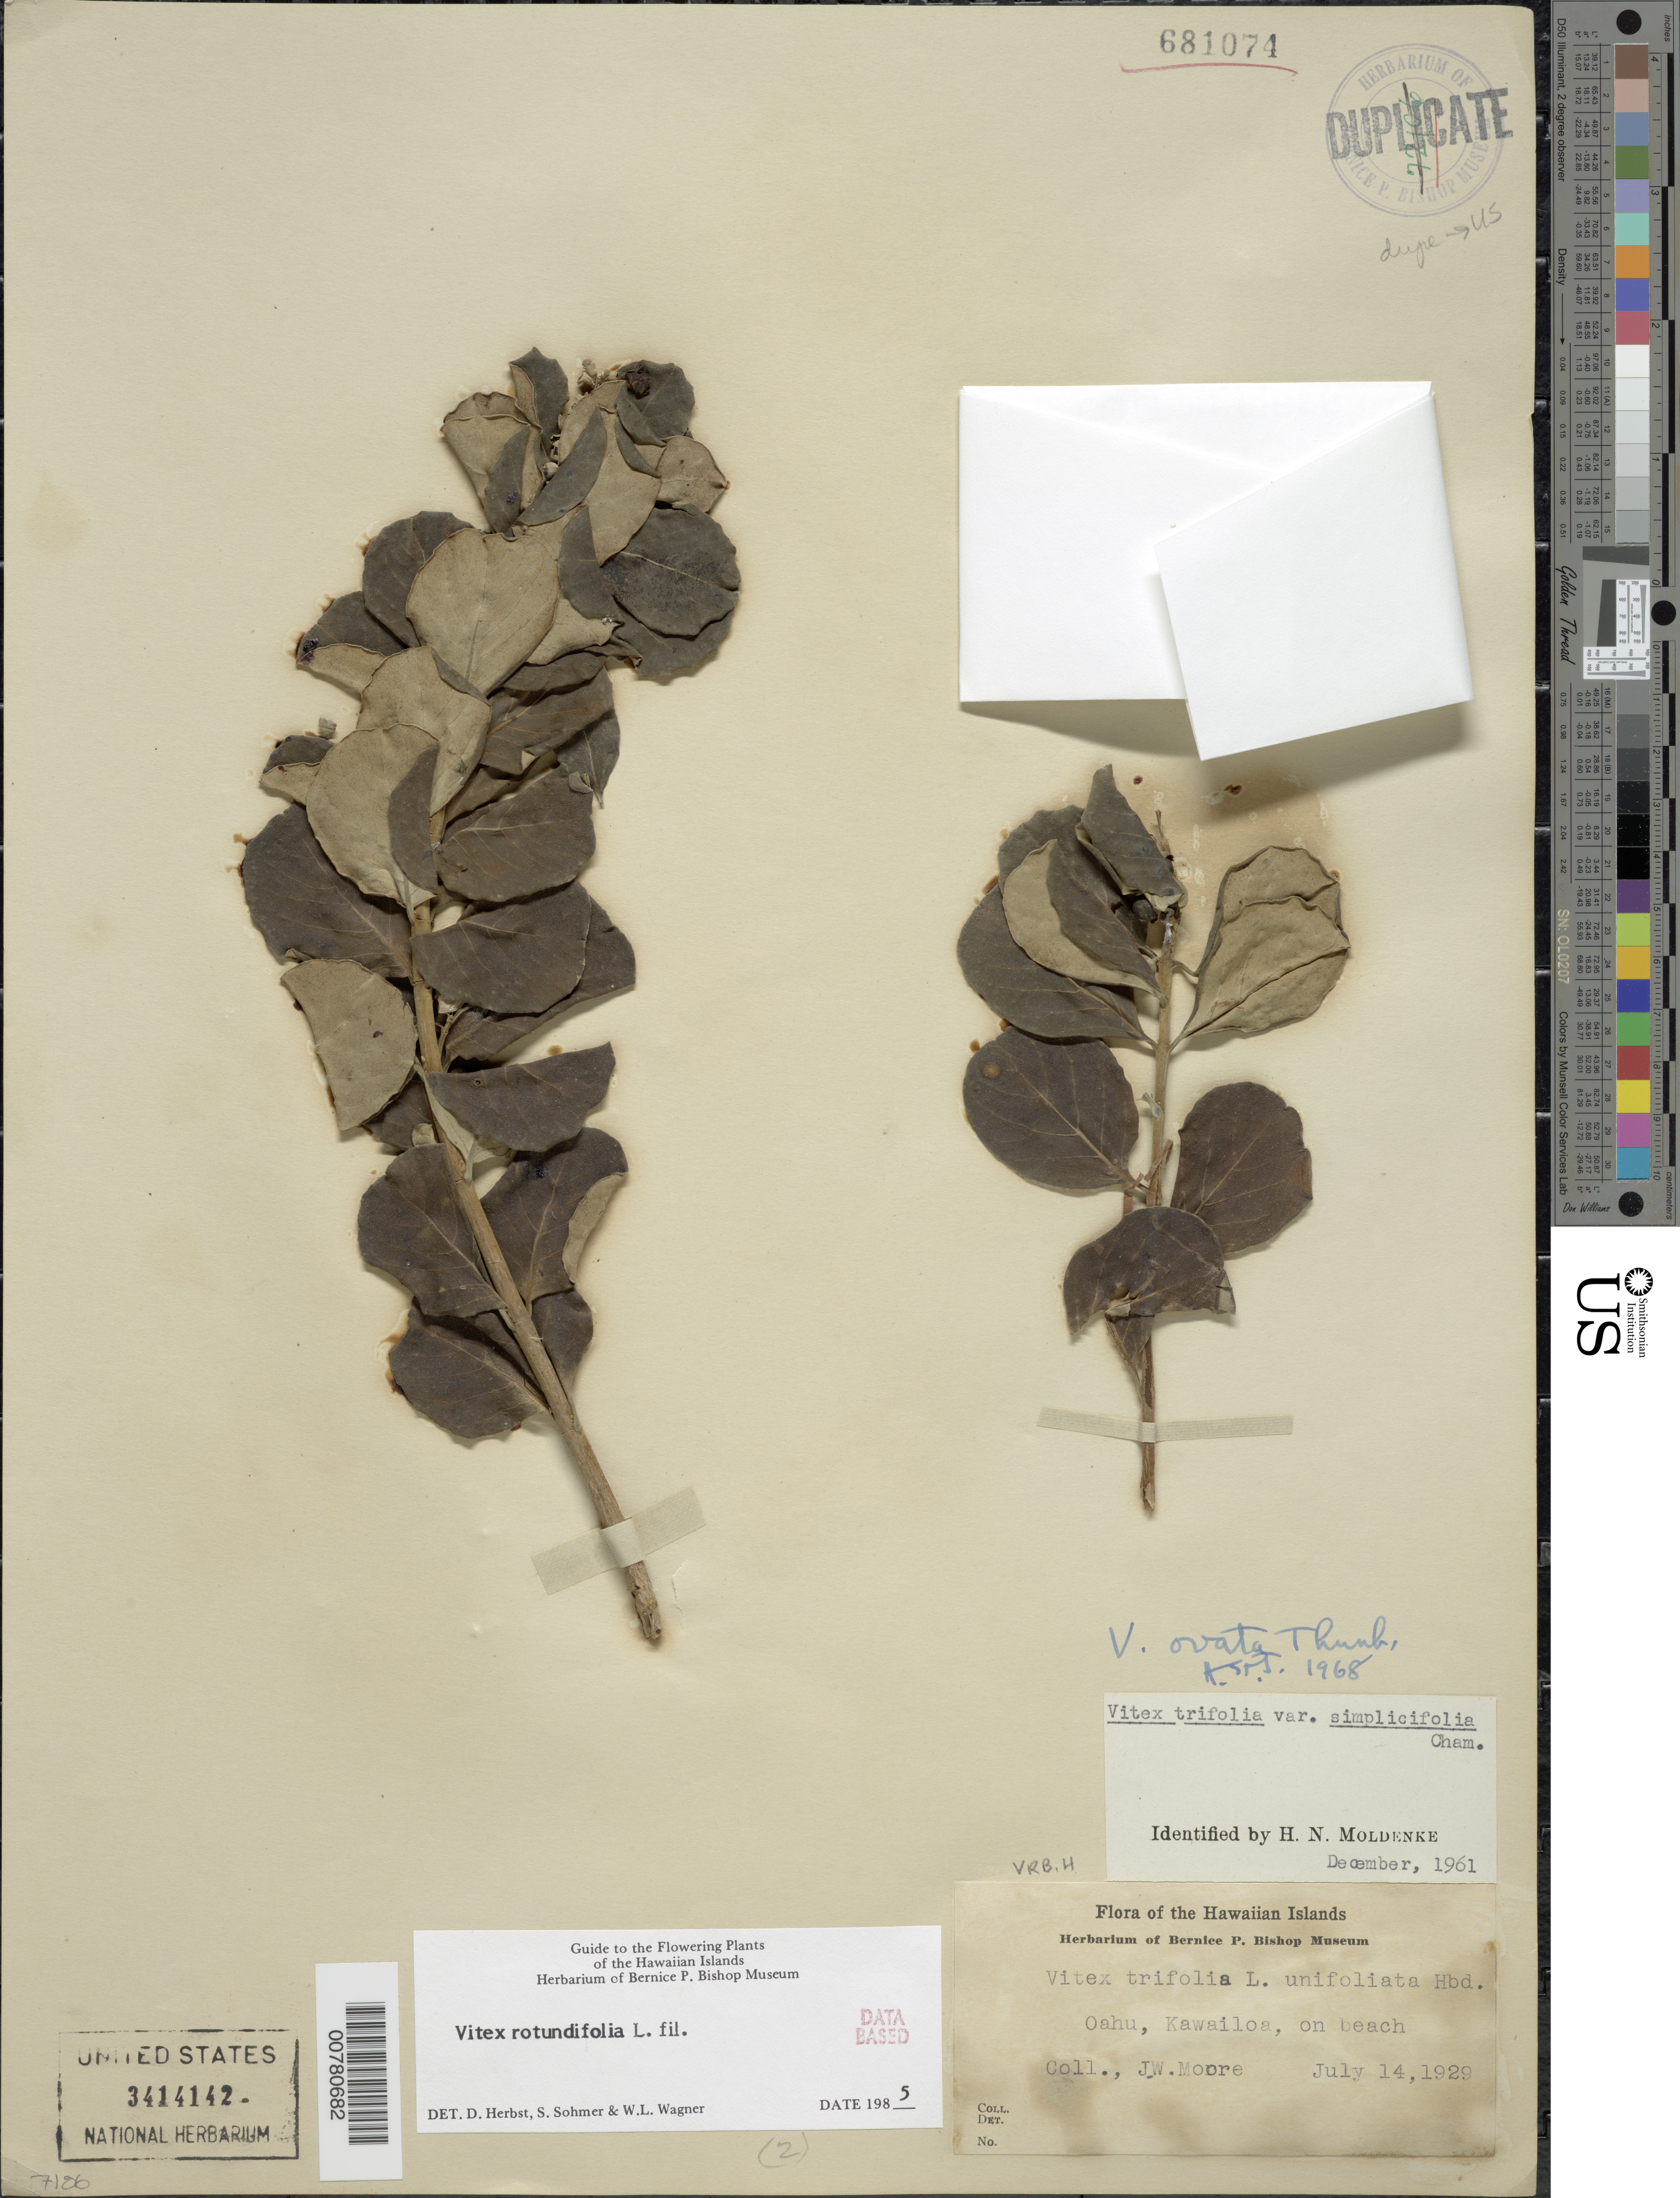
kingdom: Plantae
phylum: Tracheophyta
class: Magnoliopsida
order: Lamiales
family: Lamiaceae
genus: Vitex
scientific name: Vitex rotundifolia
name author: L. f.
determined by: Wagner, W. L.; Herbst, D. R.; Sohmer, S. H.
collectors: J. W. Moore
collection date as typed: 14 Jul 1929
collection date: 1929-07-14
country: United States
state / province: Hawaii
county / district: Honolulu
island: Oahu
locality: Oahu, Kawailoa.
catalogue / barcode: US 3414142